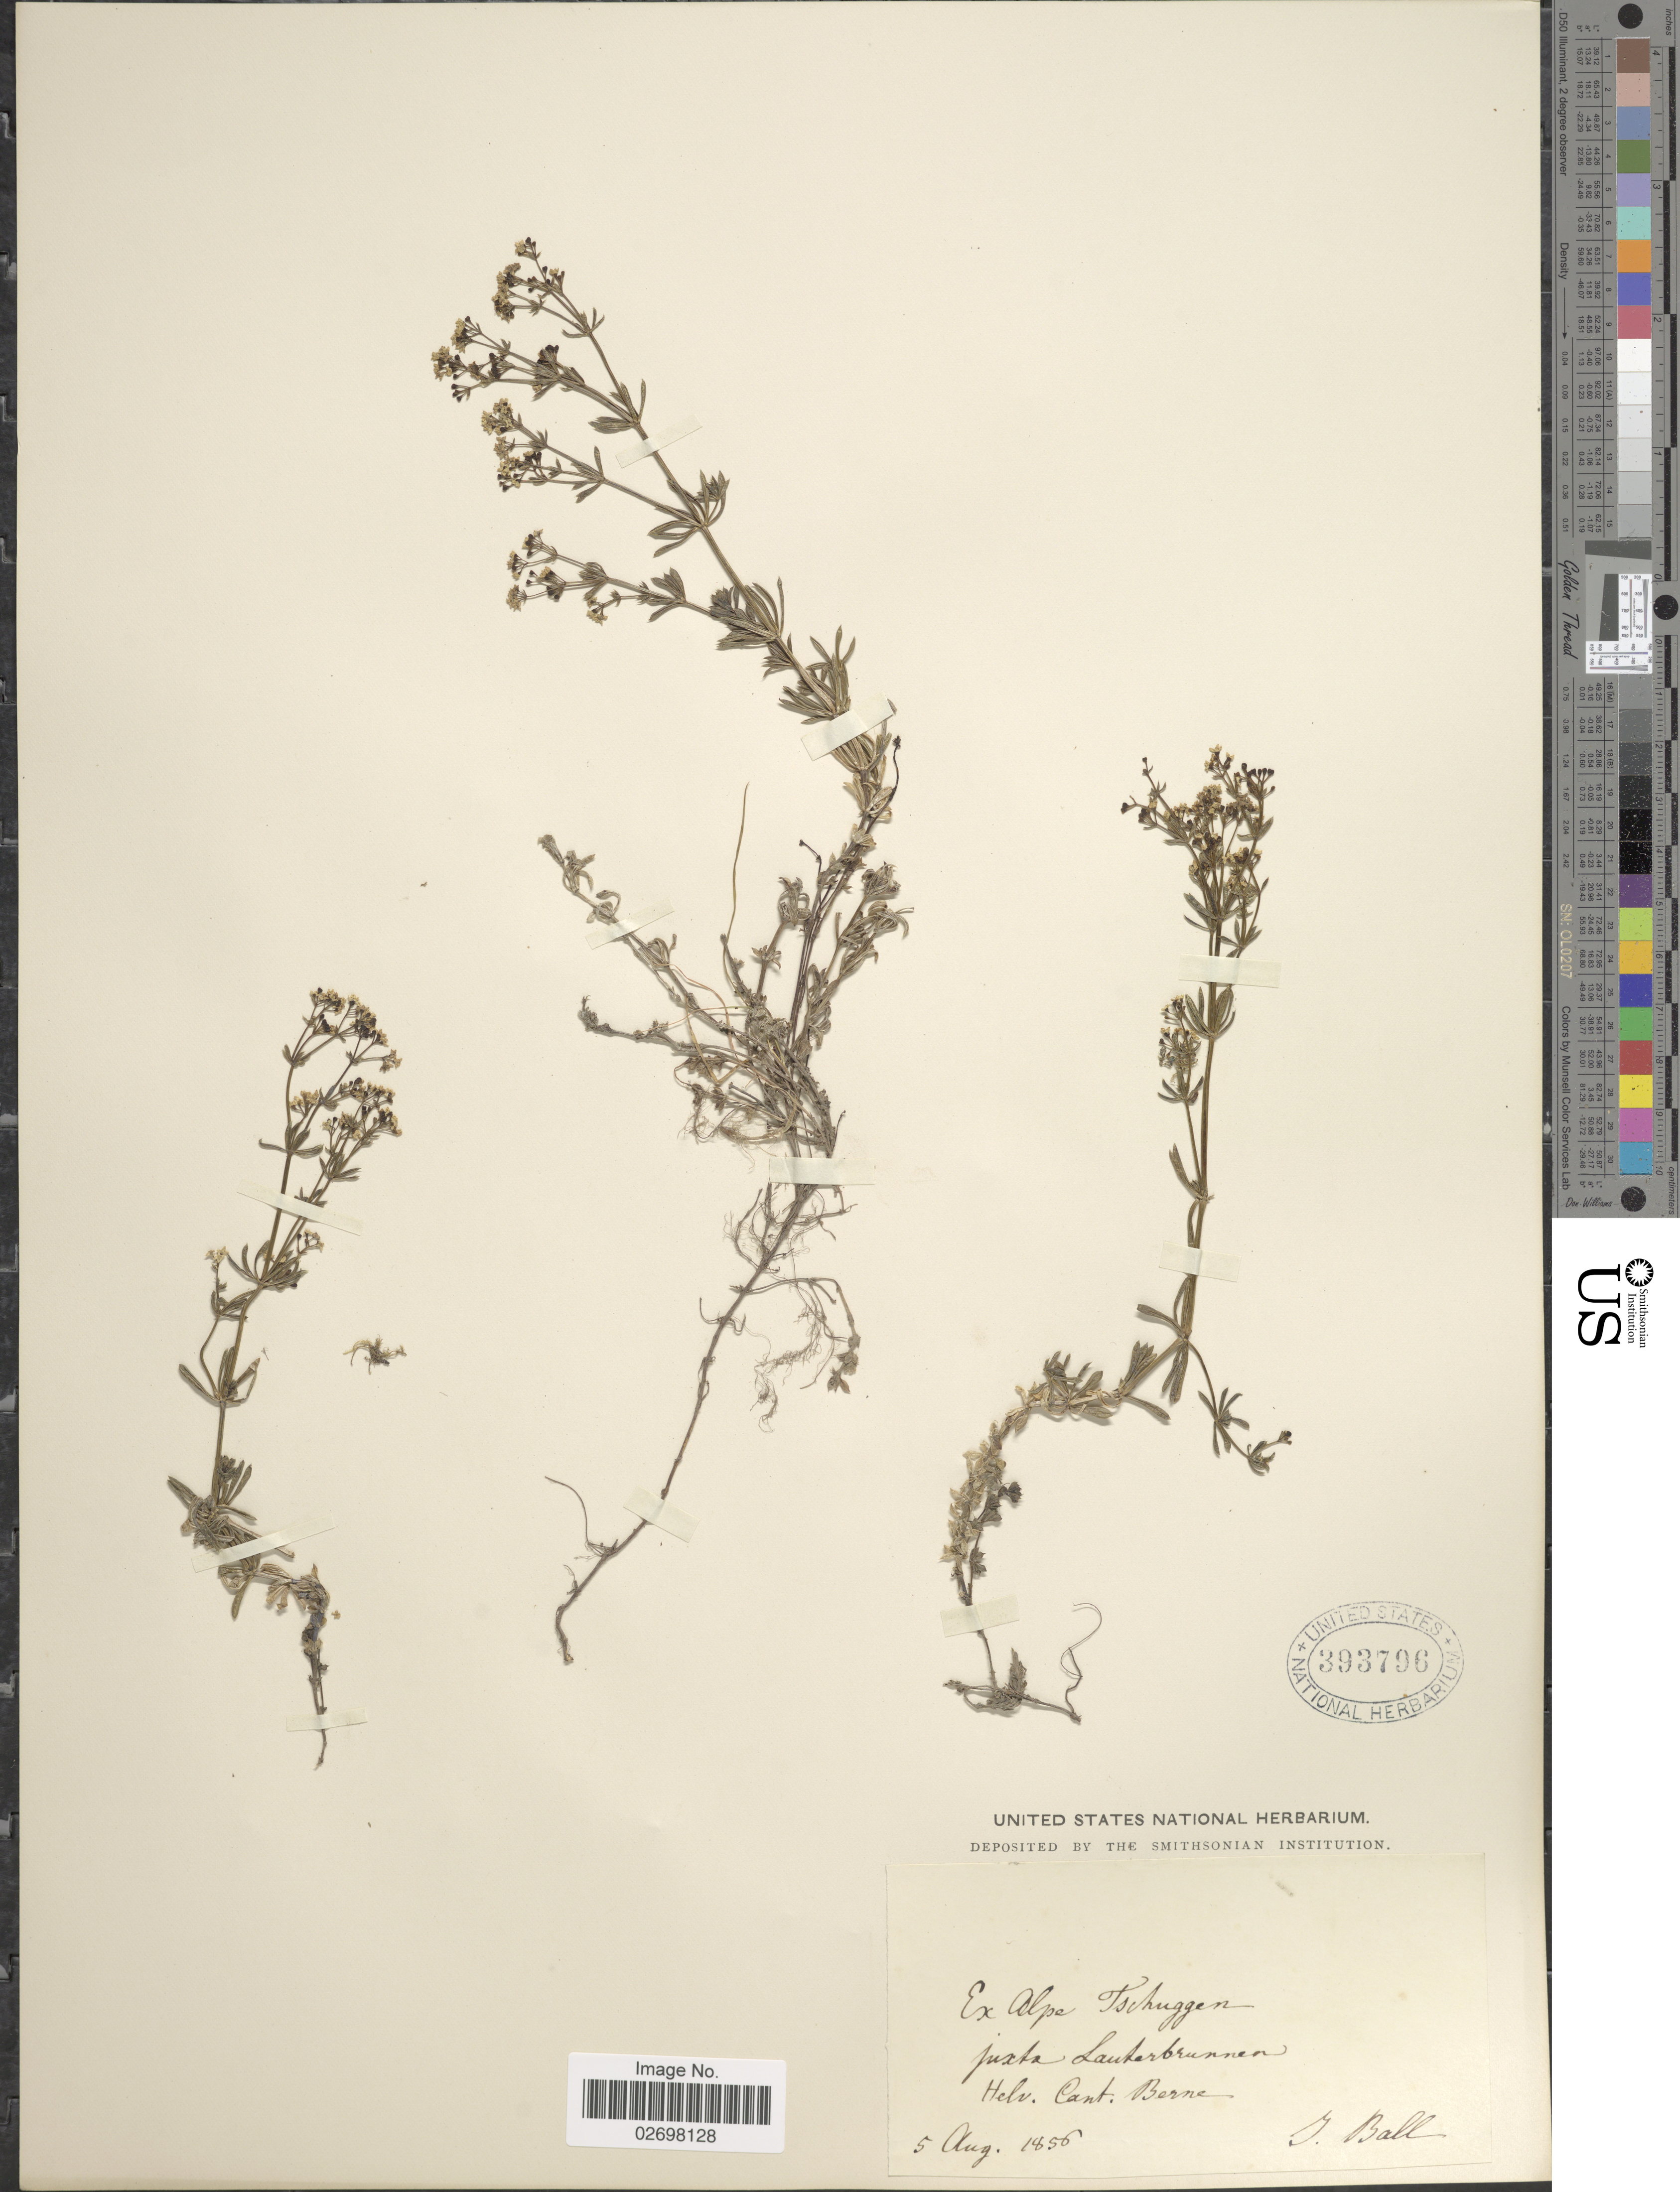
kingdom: Plantae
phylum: Tracheophyta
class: Magnoliopsida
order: Gentianales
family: Rubiaceae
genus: Galium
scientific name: Galium sp.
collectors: J. Ball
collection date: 1856-08-05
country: Switzerland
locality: Alpe Tschuggen juxta Lauterbrunnen Helv Cant Berne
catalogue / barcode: US 393796